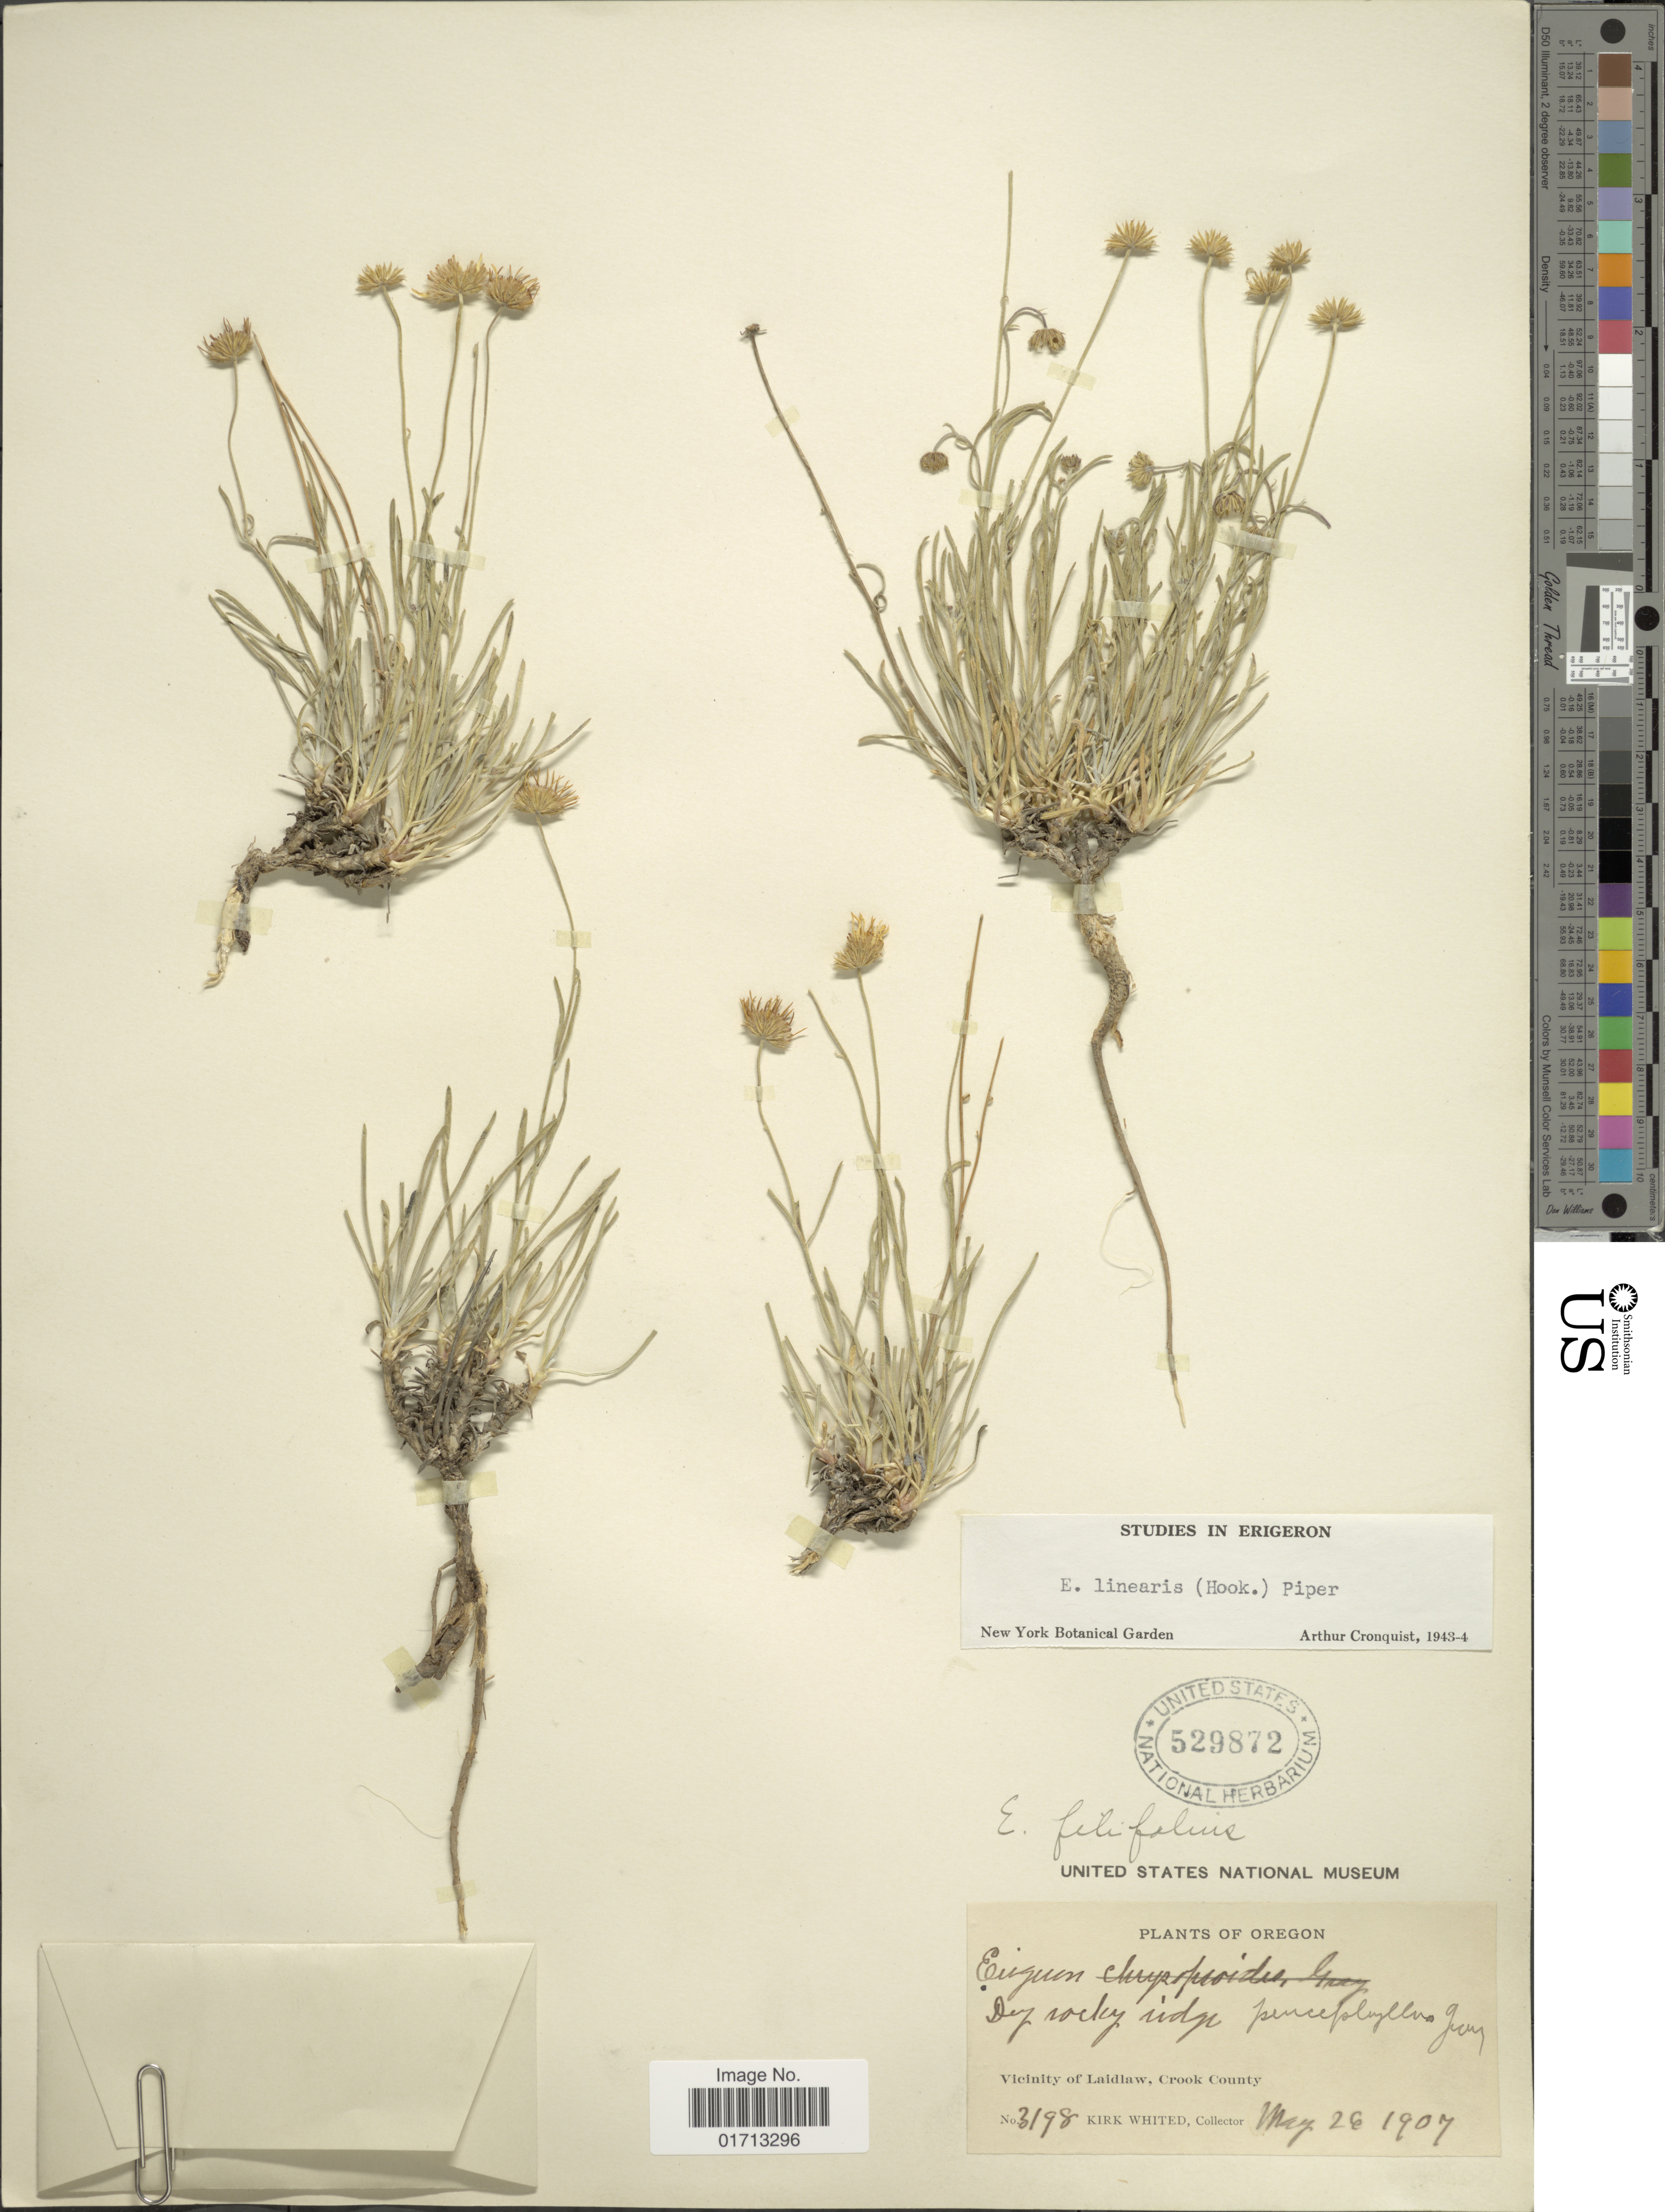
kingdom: Plantae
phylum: Tracheophyta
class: Magnoliopsida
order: Asterales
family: Asteraceae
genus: Erigeron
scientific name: Erigeron linearis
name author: (Hook.) Piper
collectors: K. Whited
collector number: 3198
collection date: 1907-05-26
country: United States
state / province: Oregon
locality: Vicinity of Laidlaw, Crook County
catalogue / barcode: US 529872